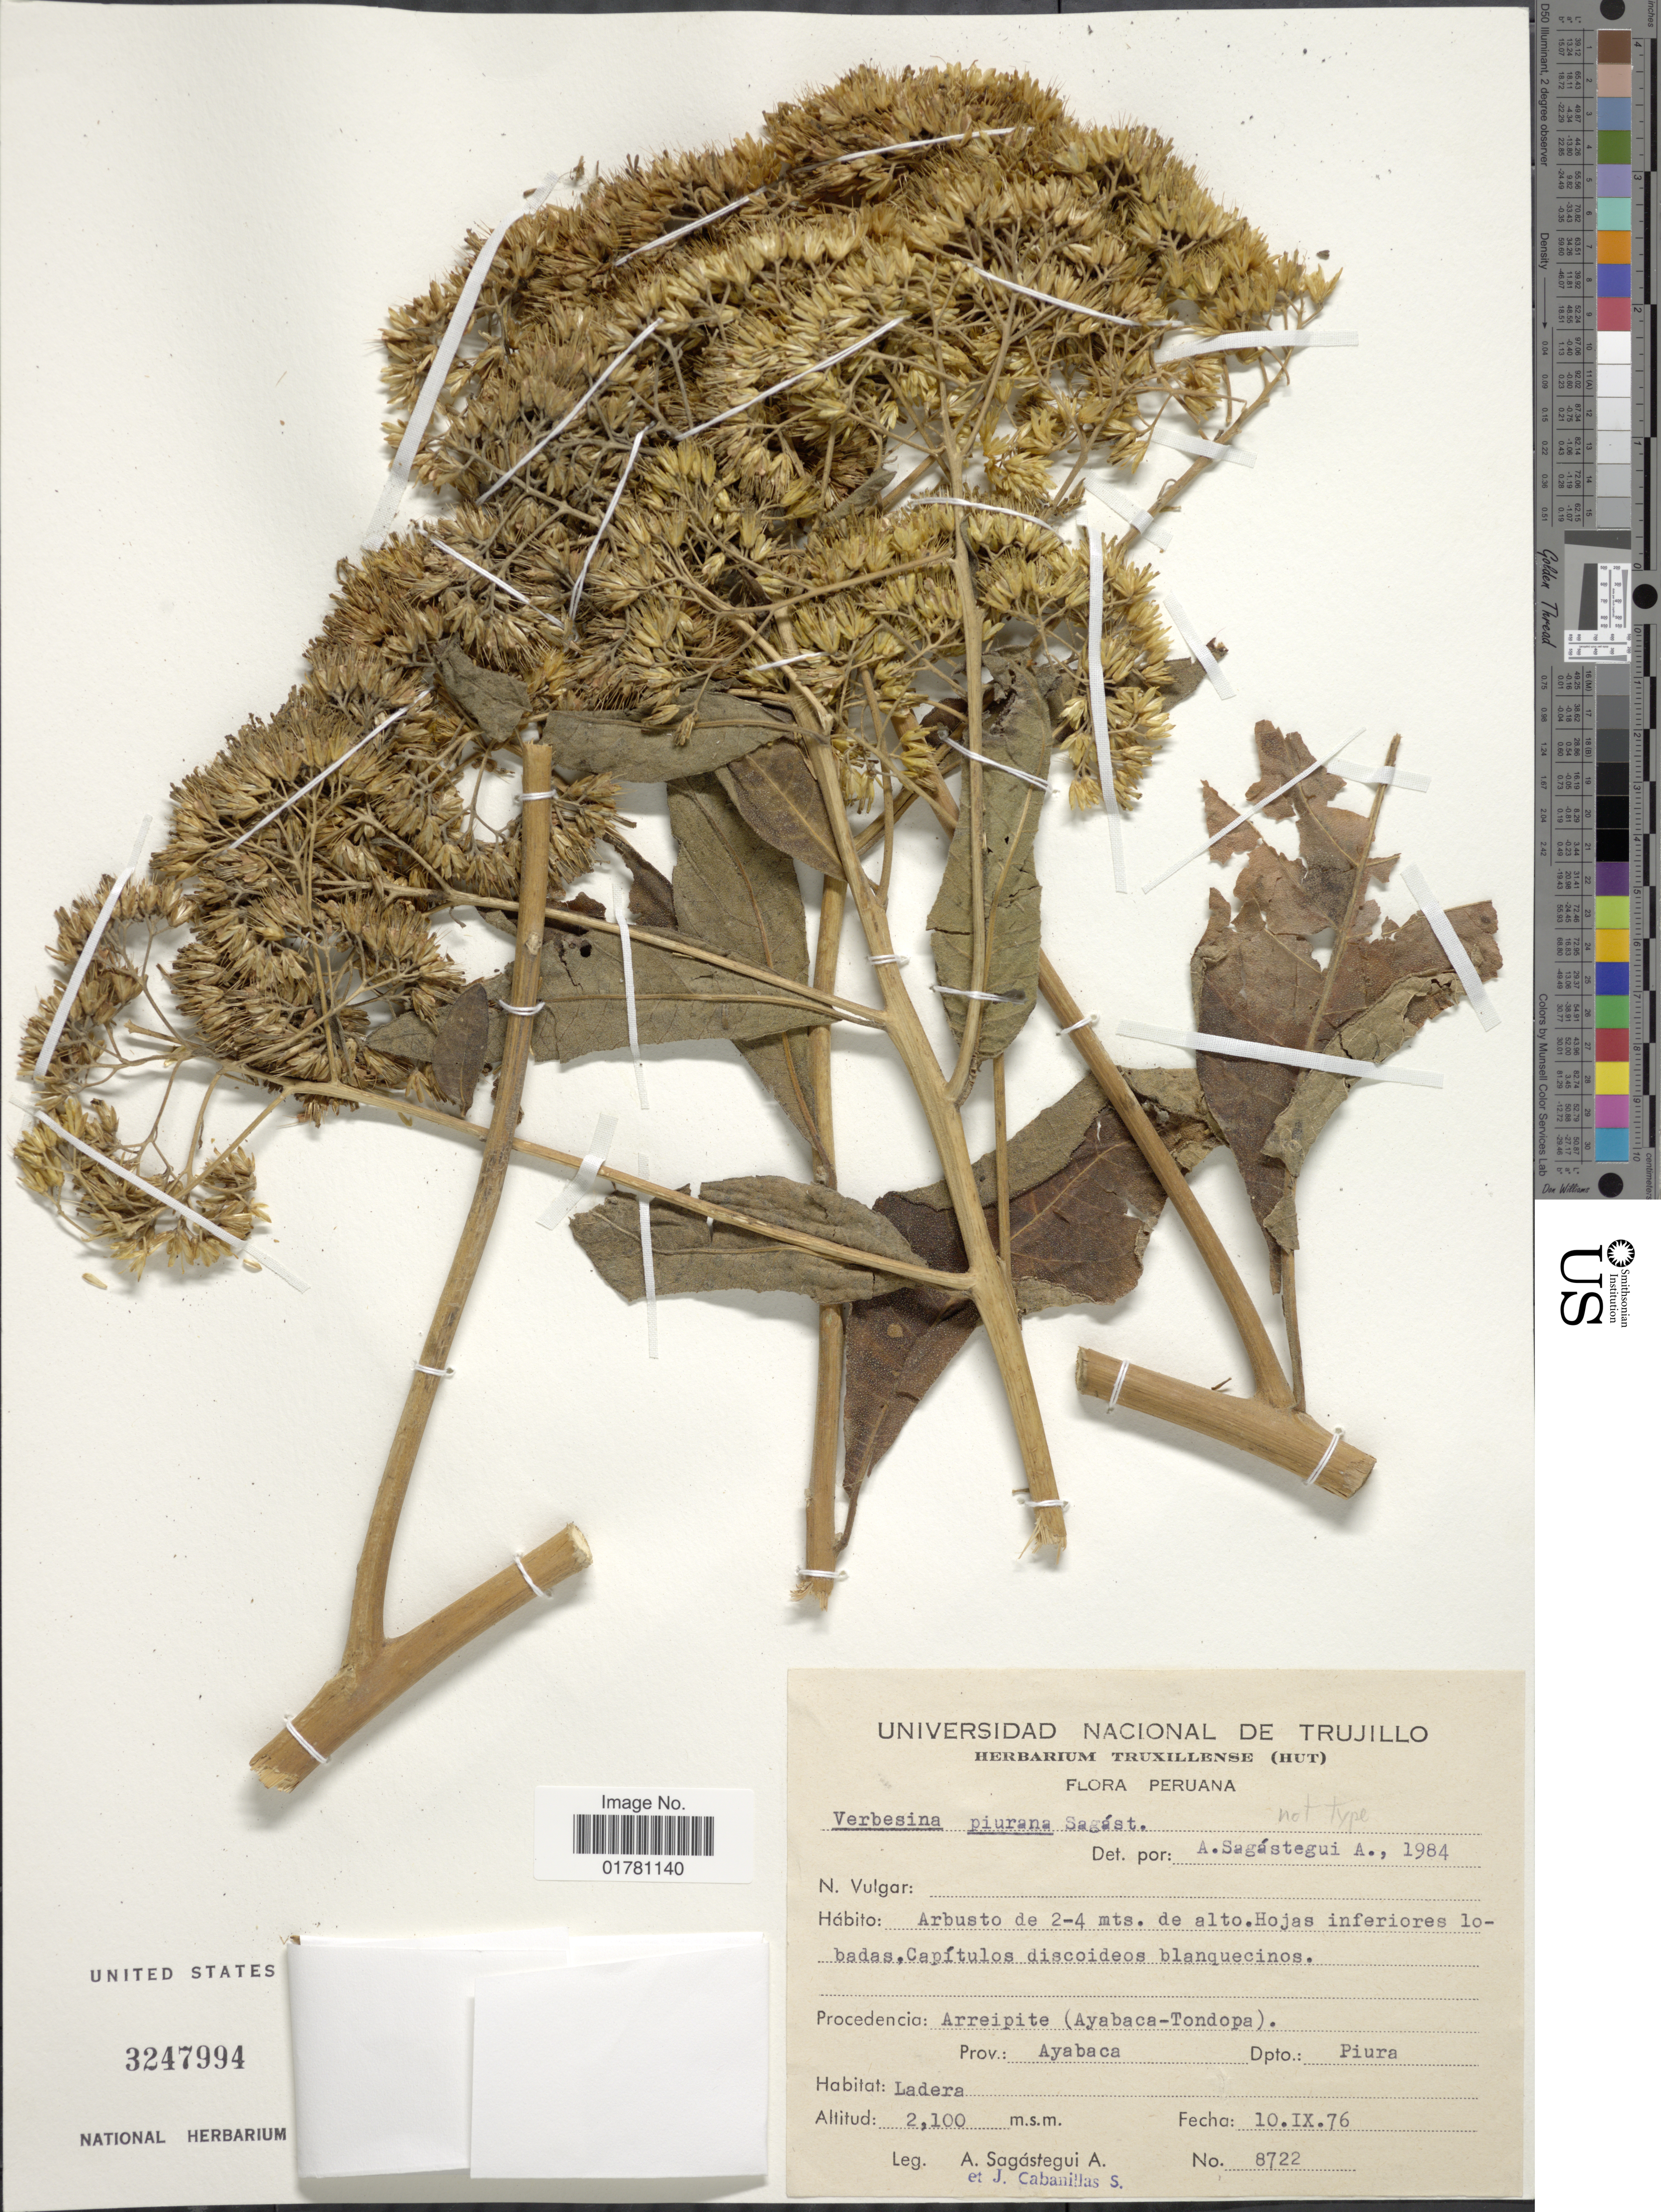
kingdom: Plantae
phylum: Tracheophyta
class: Magnoliopsida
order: Asterales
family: Asteraceae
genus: Verbesina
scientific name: Verbesina piurana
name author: Sagást.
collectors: A. Sagástegui A. & J. Cabanillas S.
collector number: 8722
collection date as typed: Transcribed d/m/y: 10/9/76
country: Peru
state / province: Piura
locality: Arreipite (Ayabaca-Tondopa), prov. Ayabaca, Dpto Piura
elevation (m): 2100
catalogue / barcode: US 3247994